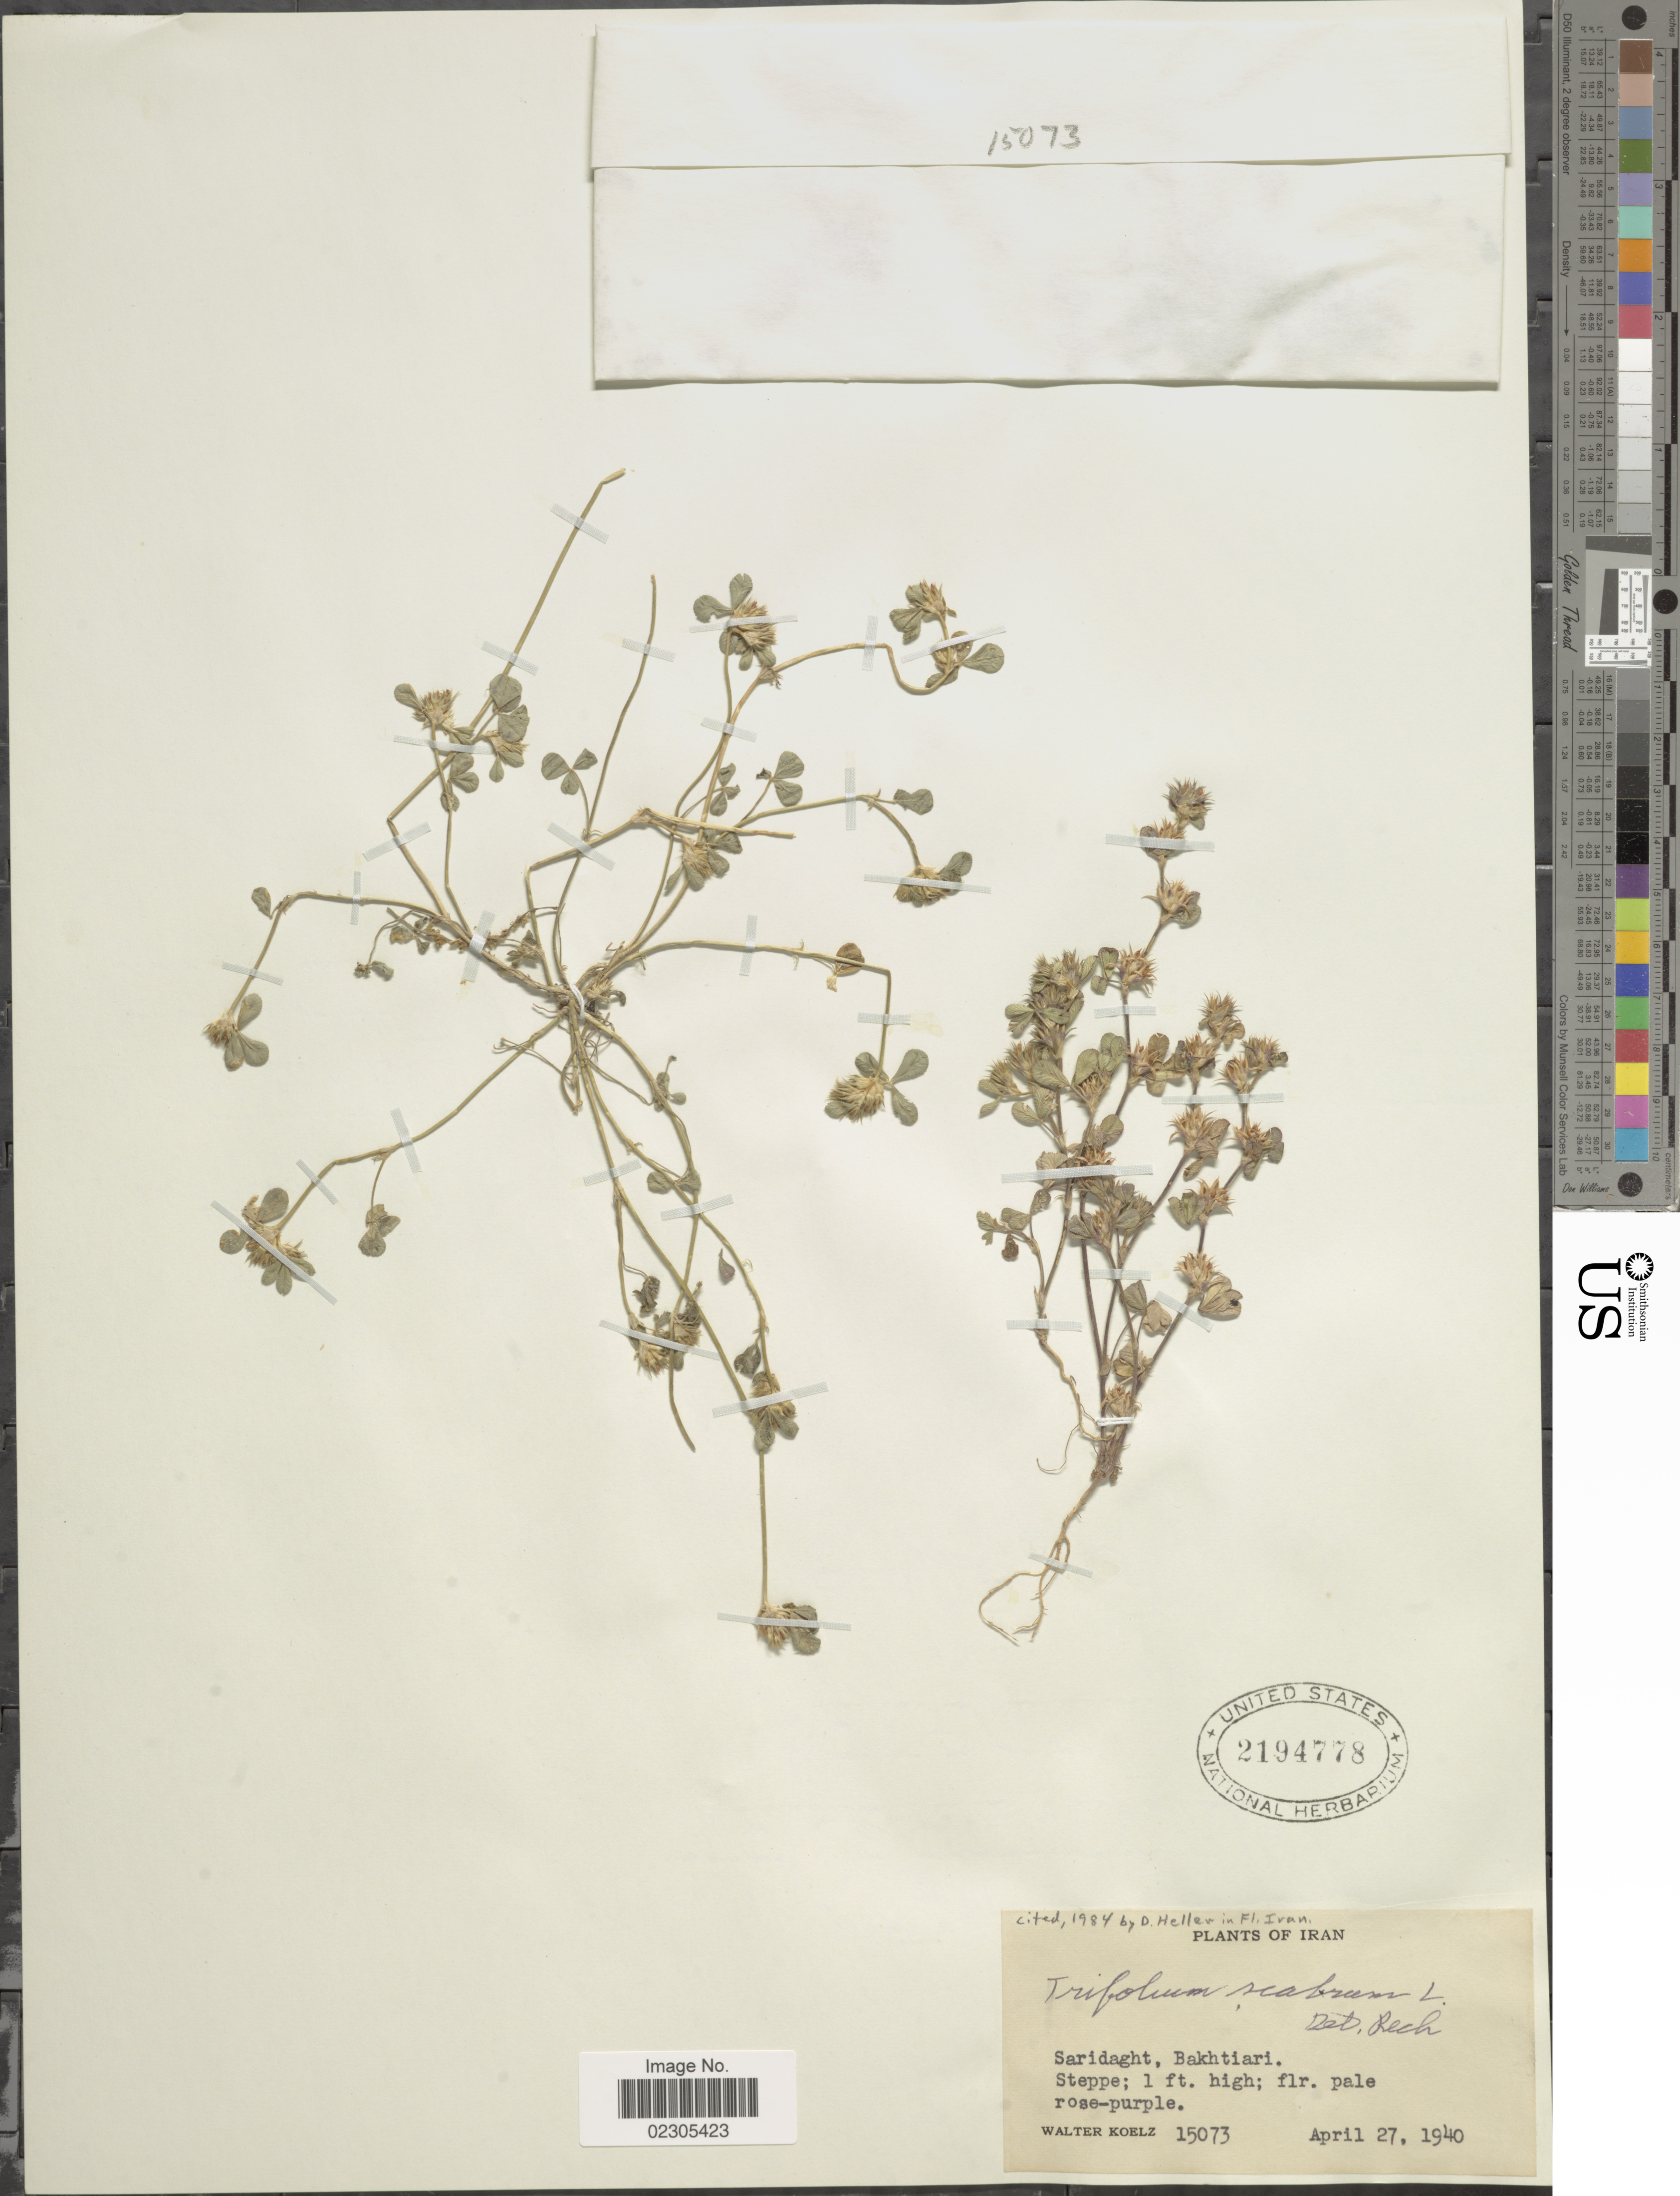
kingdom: Plantae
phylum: Tracheophyta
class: Magnoliopsida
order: Fabales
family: Fabaceae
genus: Trifolium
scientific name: Trifolium scabrum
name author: L.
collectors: W. N. Koelz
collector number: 15073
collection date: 1940-04-27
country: Iran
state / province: Chahar Mahaal and Bakhtiari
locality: Saridaght, Bakhtiari. Steppe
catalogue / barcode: US 2194778